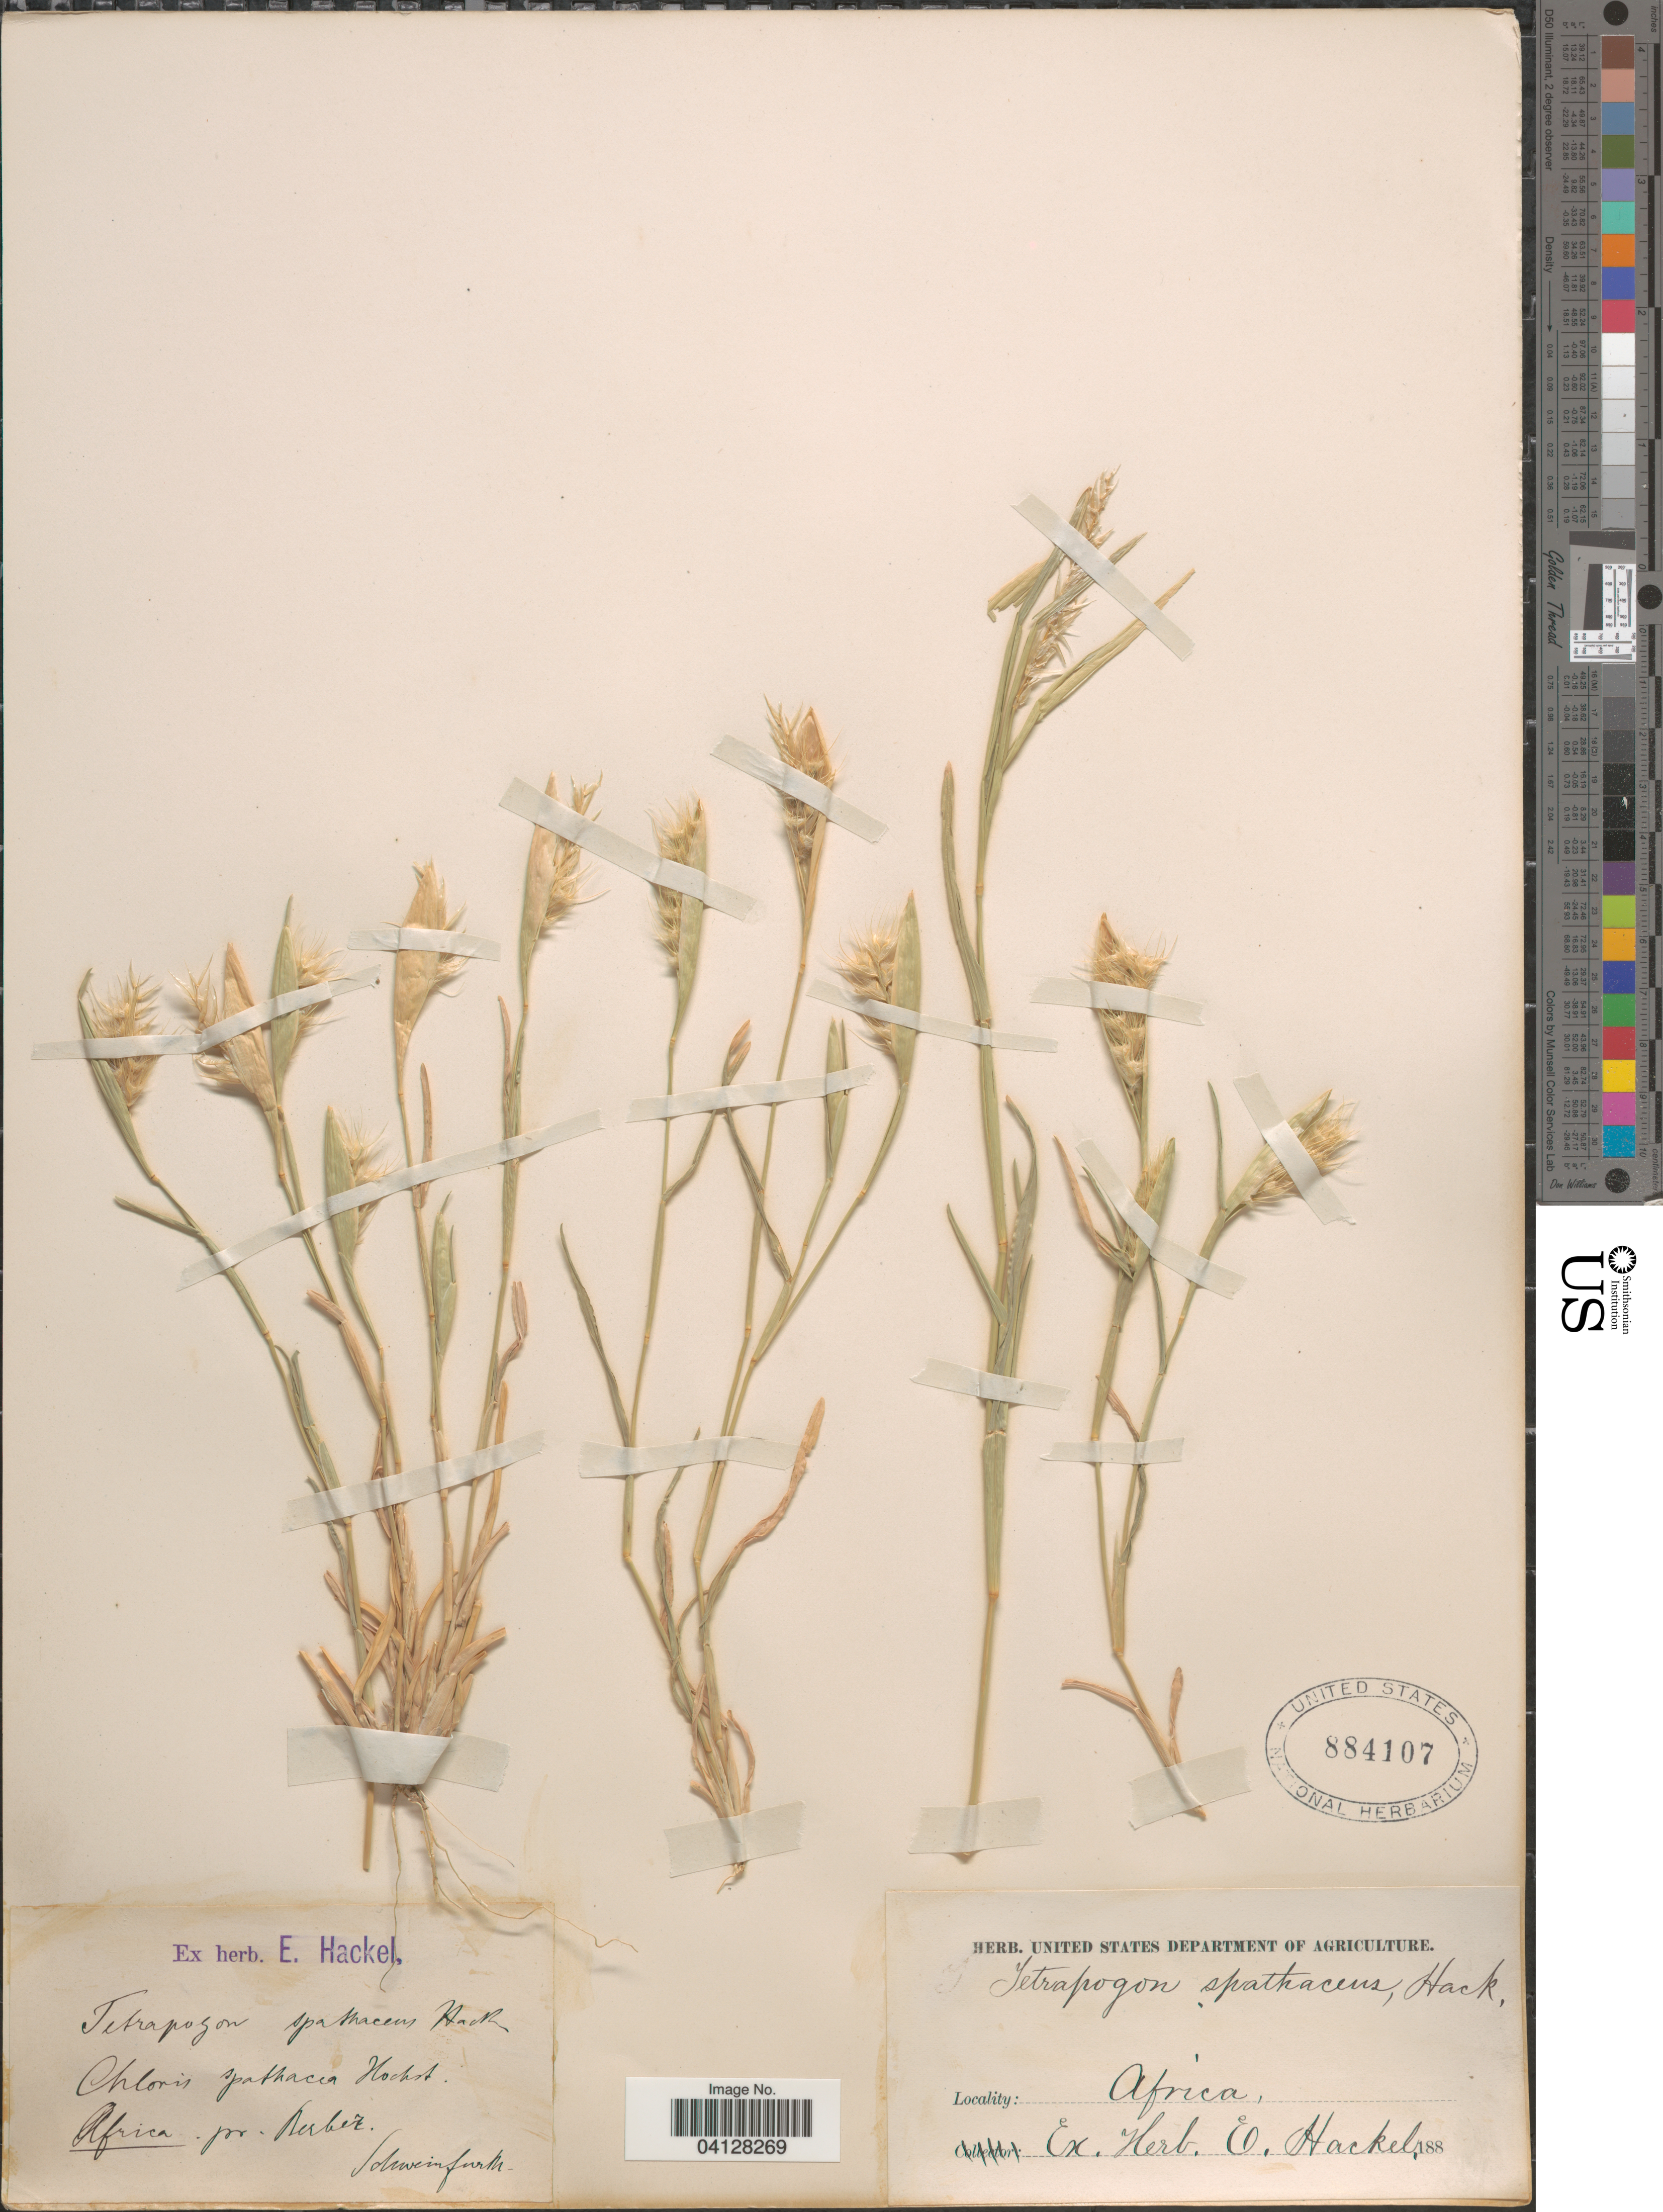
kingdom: Plantae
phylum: Tracheophyta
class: Liliopsida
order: Poales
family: Poaceae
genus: Tetrapogon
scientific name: Tetrapogon spathaceus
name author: (Hochst. ex Steud.) Hack. ex Durand & Schinz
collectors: Schweinfurth, --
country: Sudan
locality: Africa. pr. Berber.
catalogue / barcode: US 884107